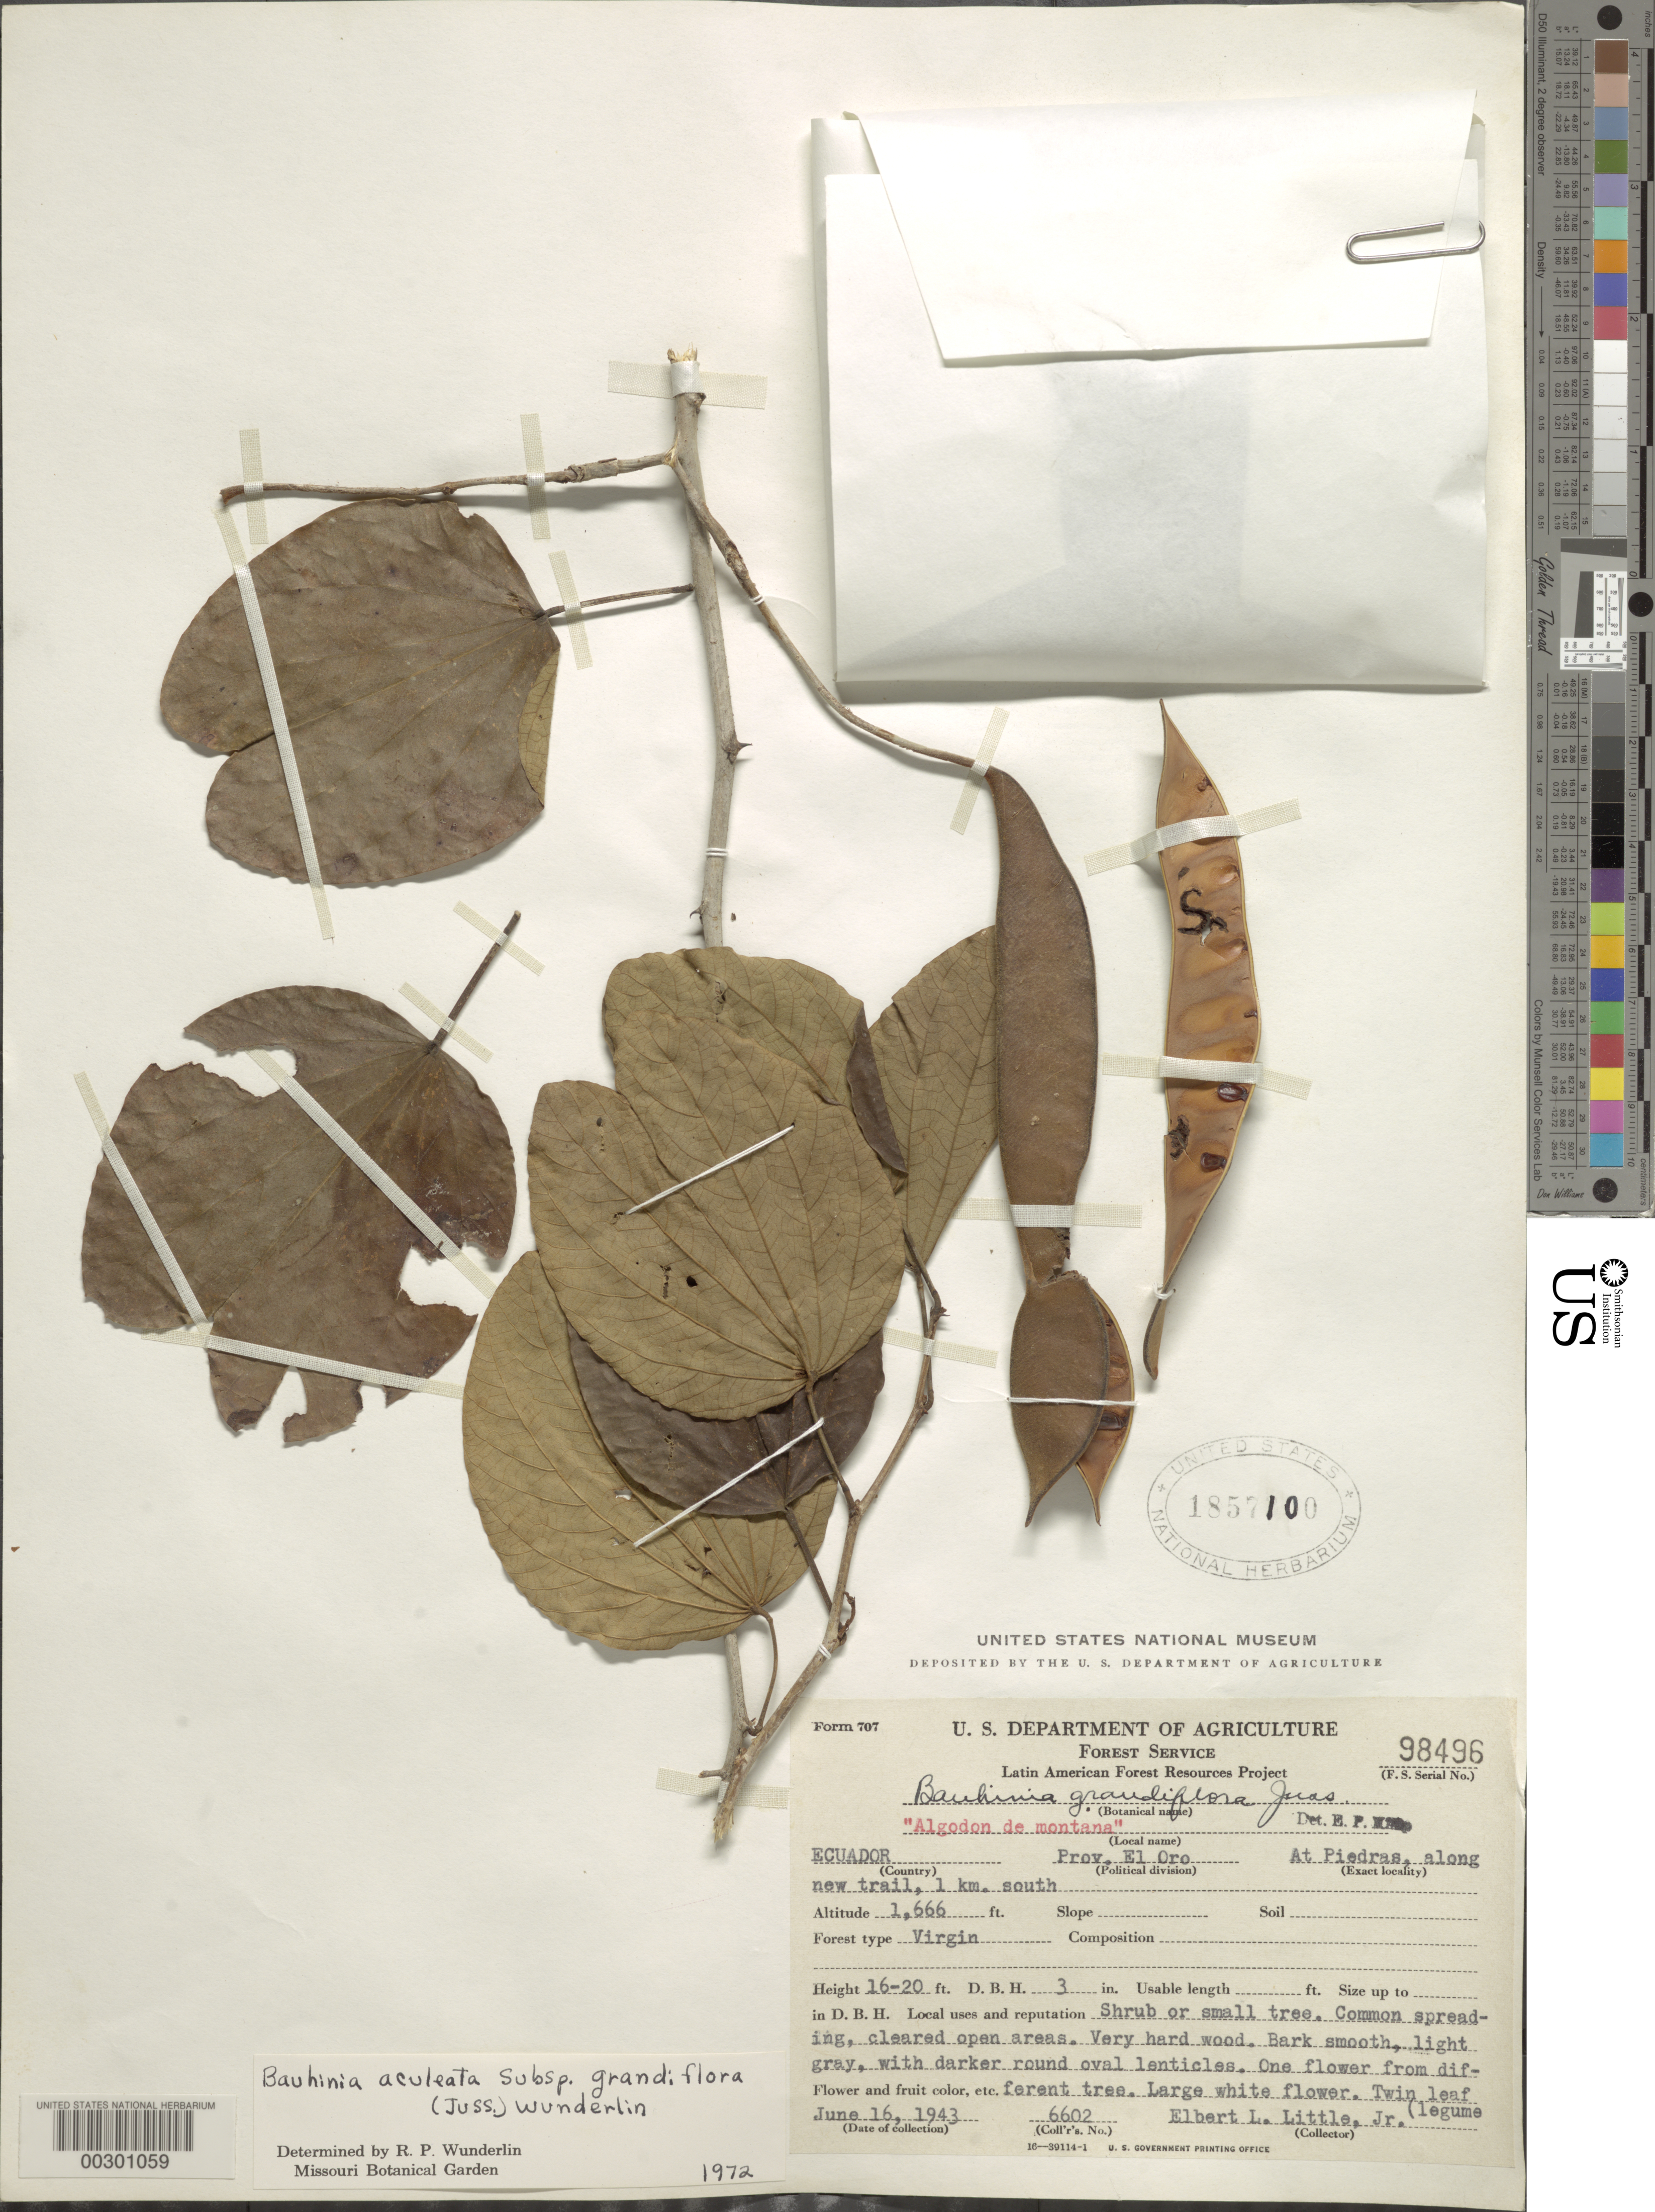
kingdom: Plantae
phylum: Tracheophyta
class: Magnoliopsida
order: Fabales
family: Fabaceae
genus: Bauhinia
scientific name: Bauhinia aculeata subsp. grandiflora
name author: (Juss.) Wunderlin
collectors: E. L. Little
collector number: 6602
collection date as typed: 16 Jun 1943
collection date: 1943-06-16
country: Ecuador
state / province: El Oro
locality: At Piedras, along new trail, 1 km S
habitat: Virgin forest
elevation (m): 508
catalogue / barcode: US 1857100